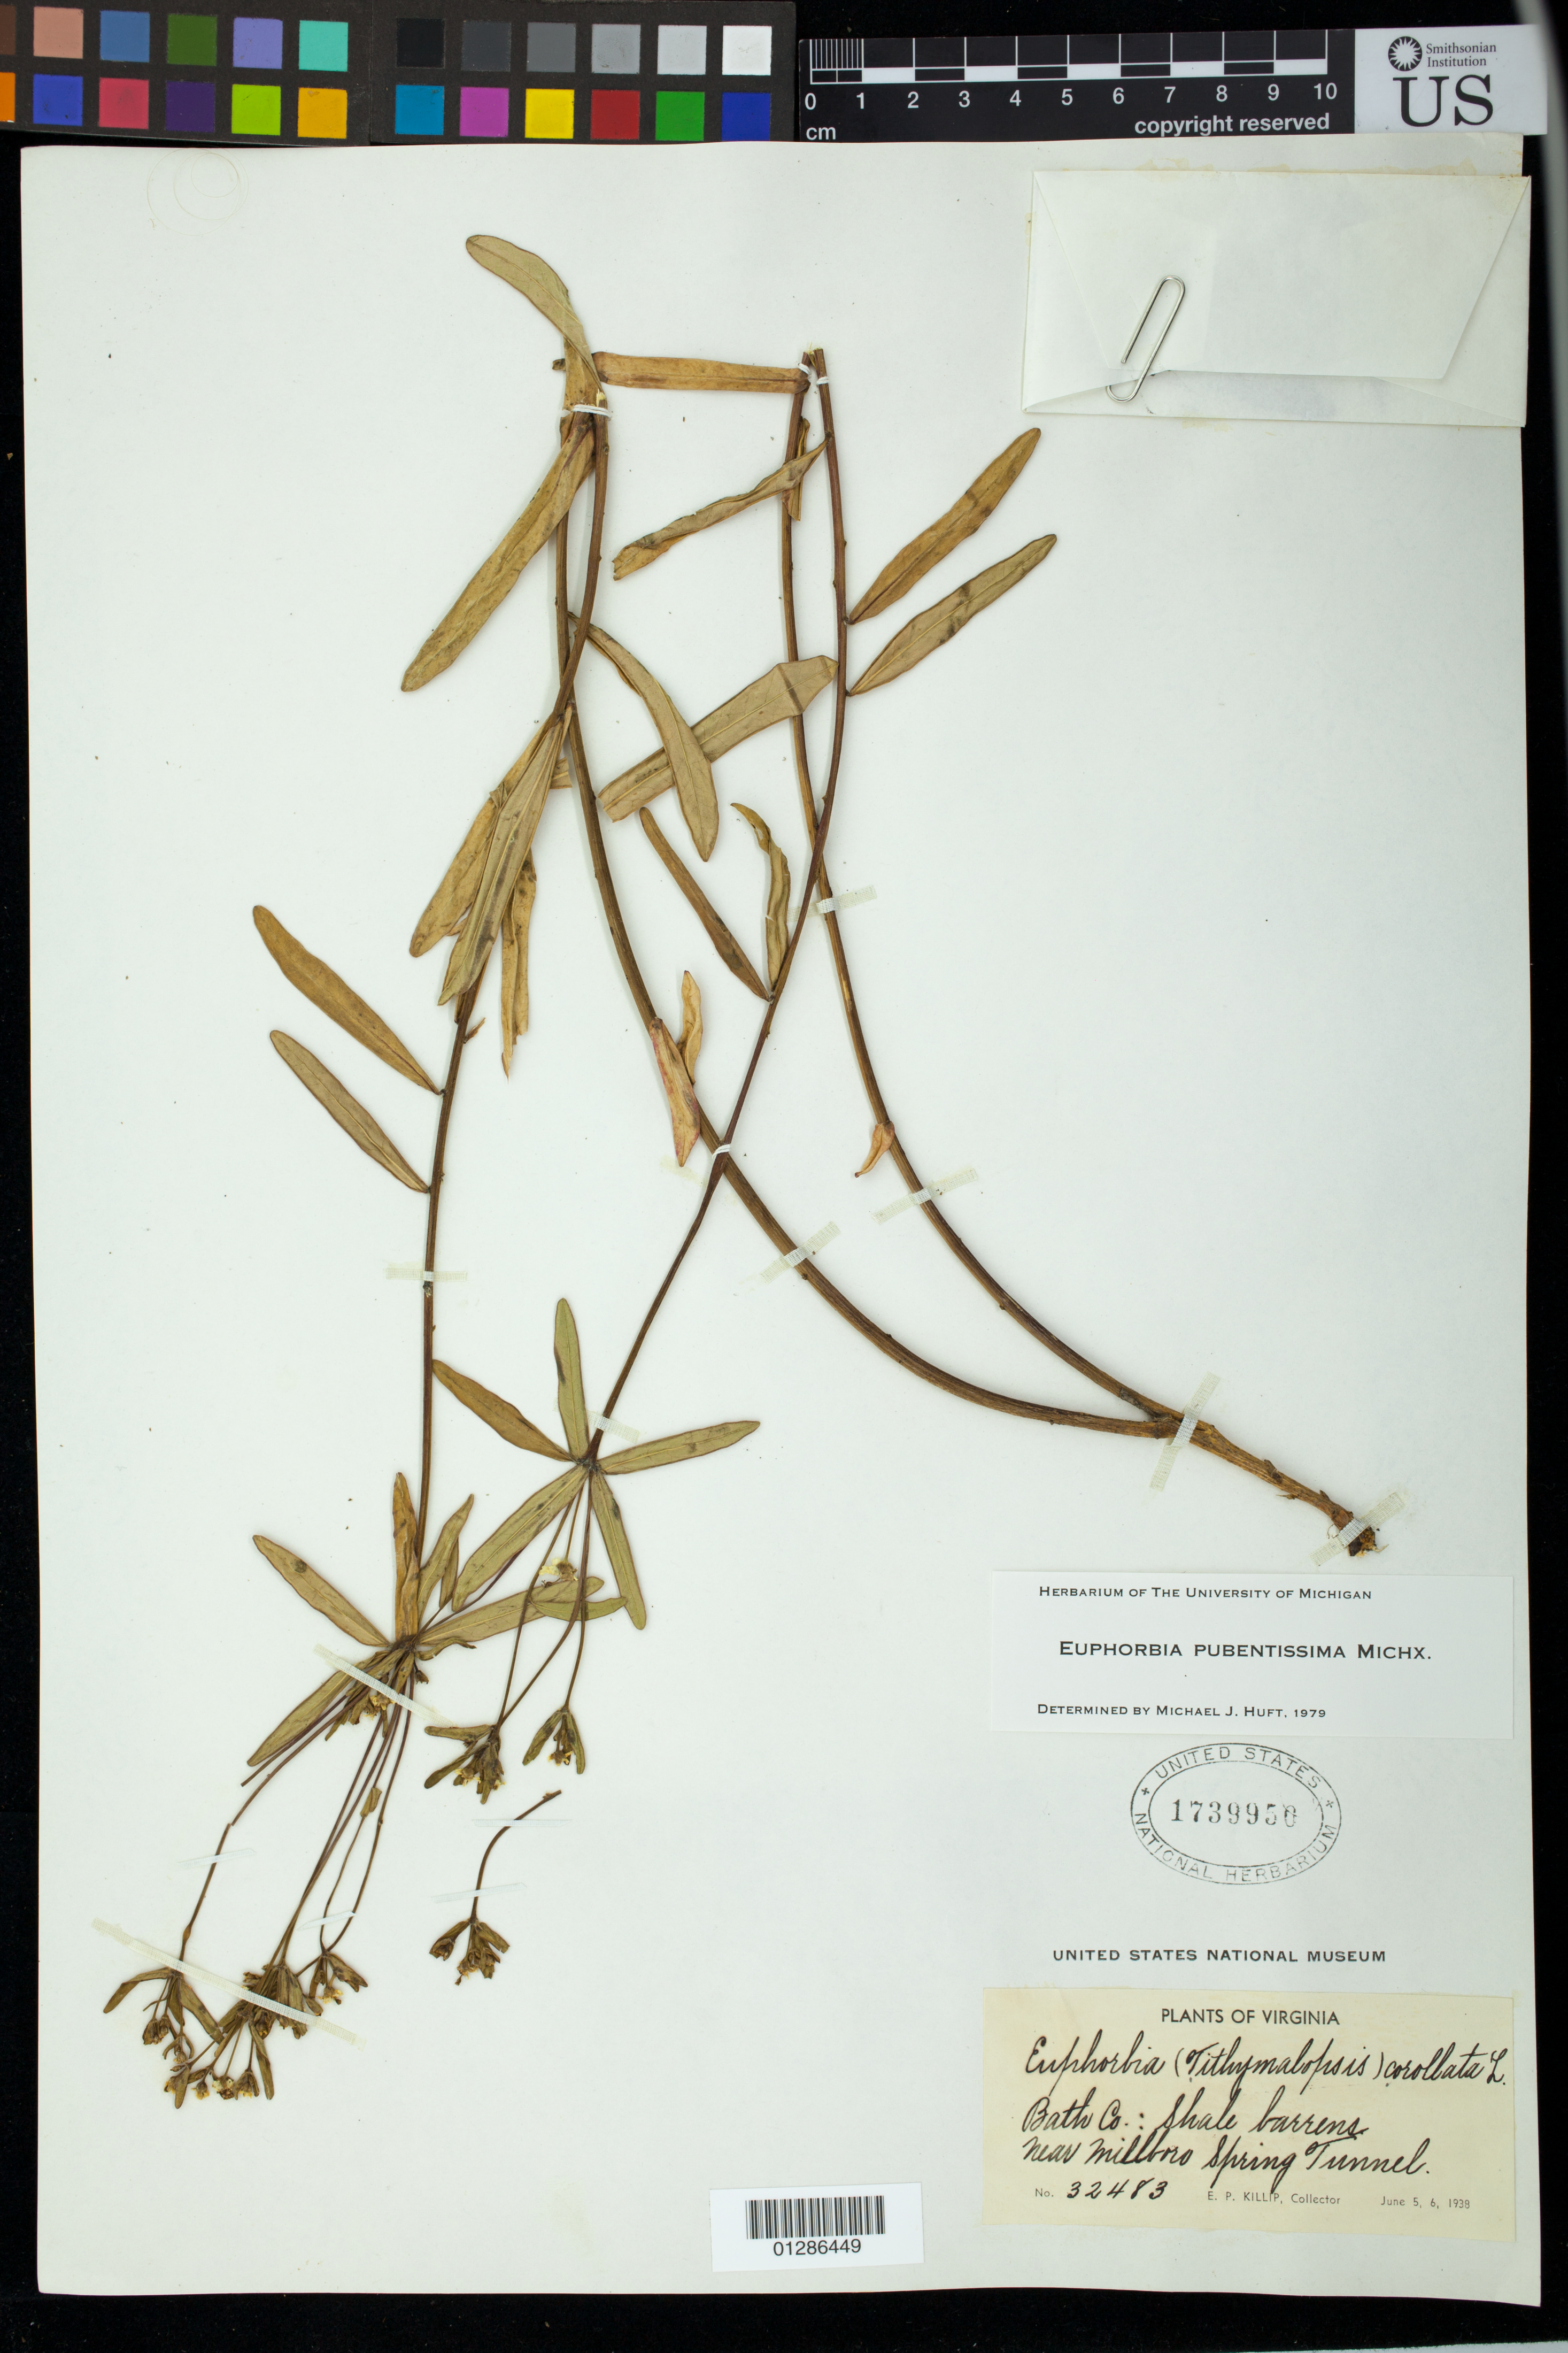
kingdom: Plantae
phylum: Tracheophyta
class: Magnoliopsida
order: Malpighiales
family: Euphorbiaceae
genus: Euphorbia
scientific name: Euphorbia pubentissima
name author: Michx.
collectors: E. P. Killip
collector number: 32483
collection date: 1938-06-05,1938-06-06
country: United States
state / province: Virginia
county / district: Bath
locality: Near Millboro Spring Tunnel [Millboro Tunnel]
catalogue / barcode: US 1739950